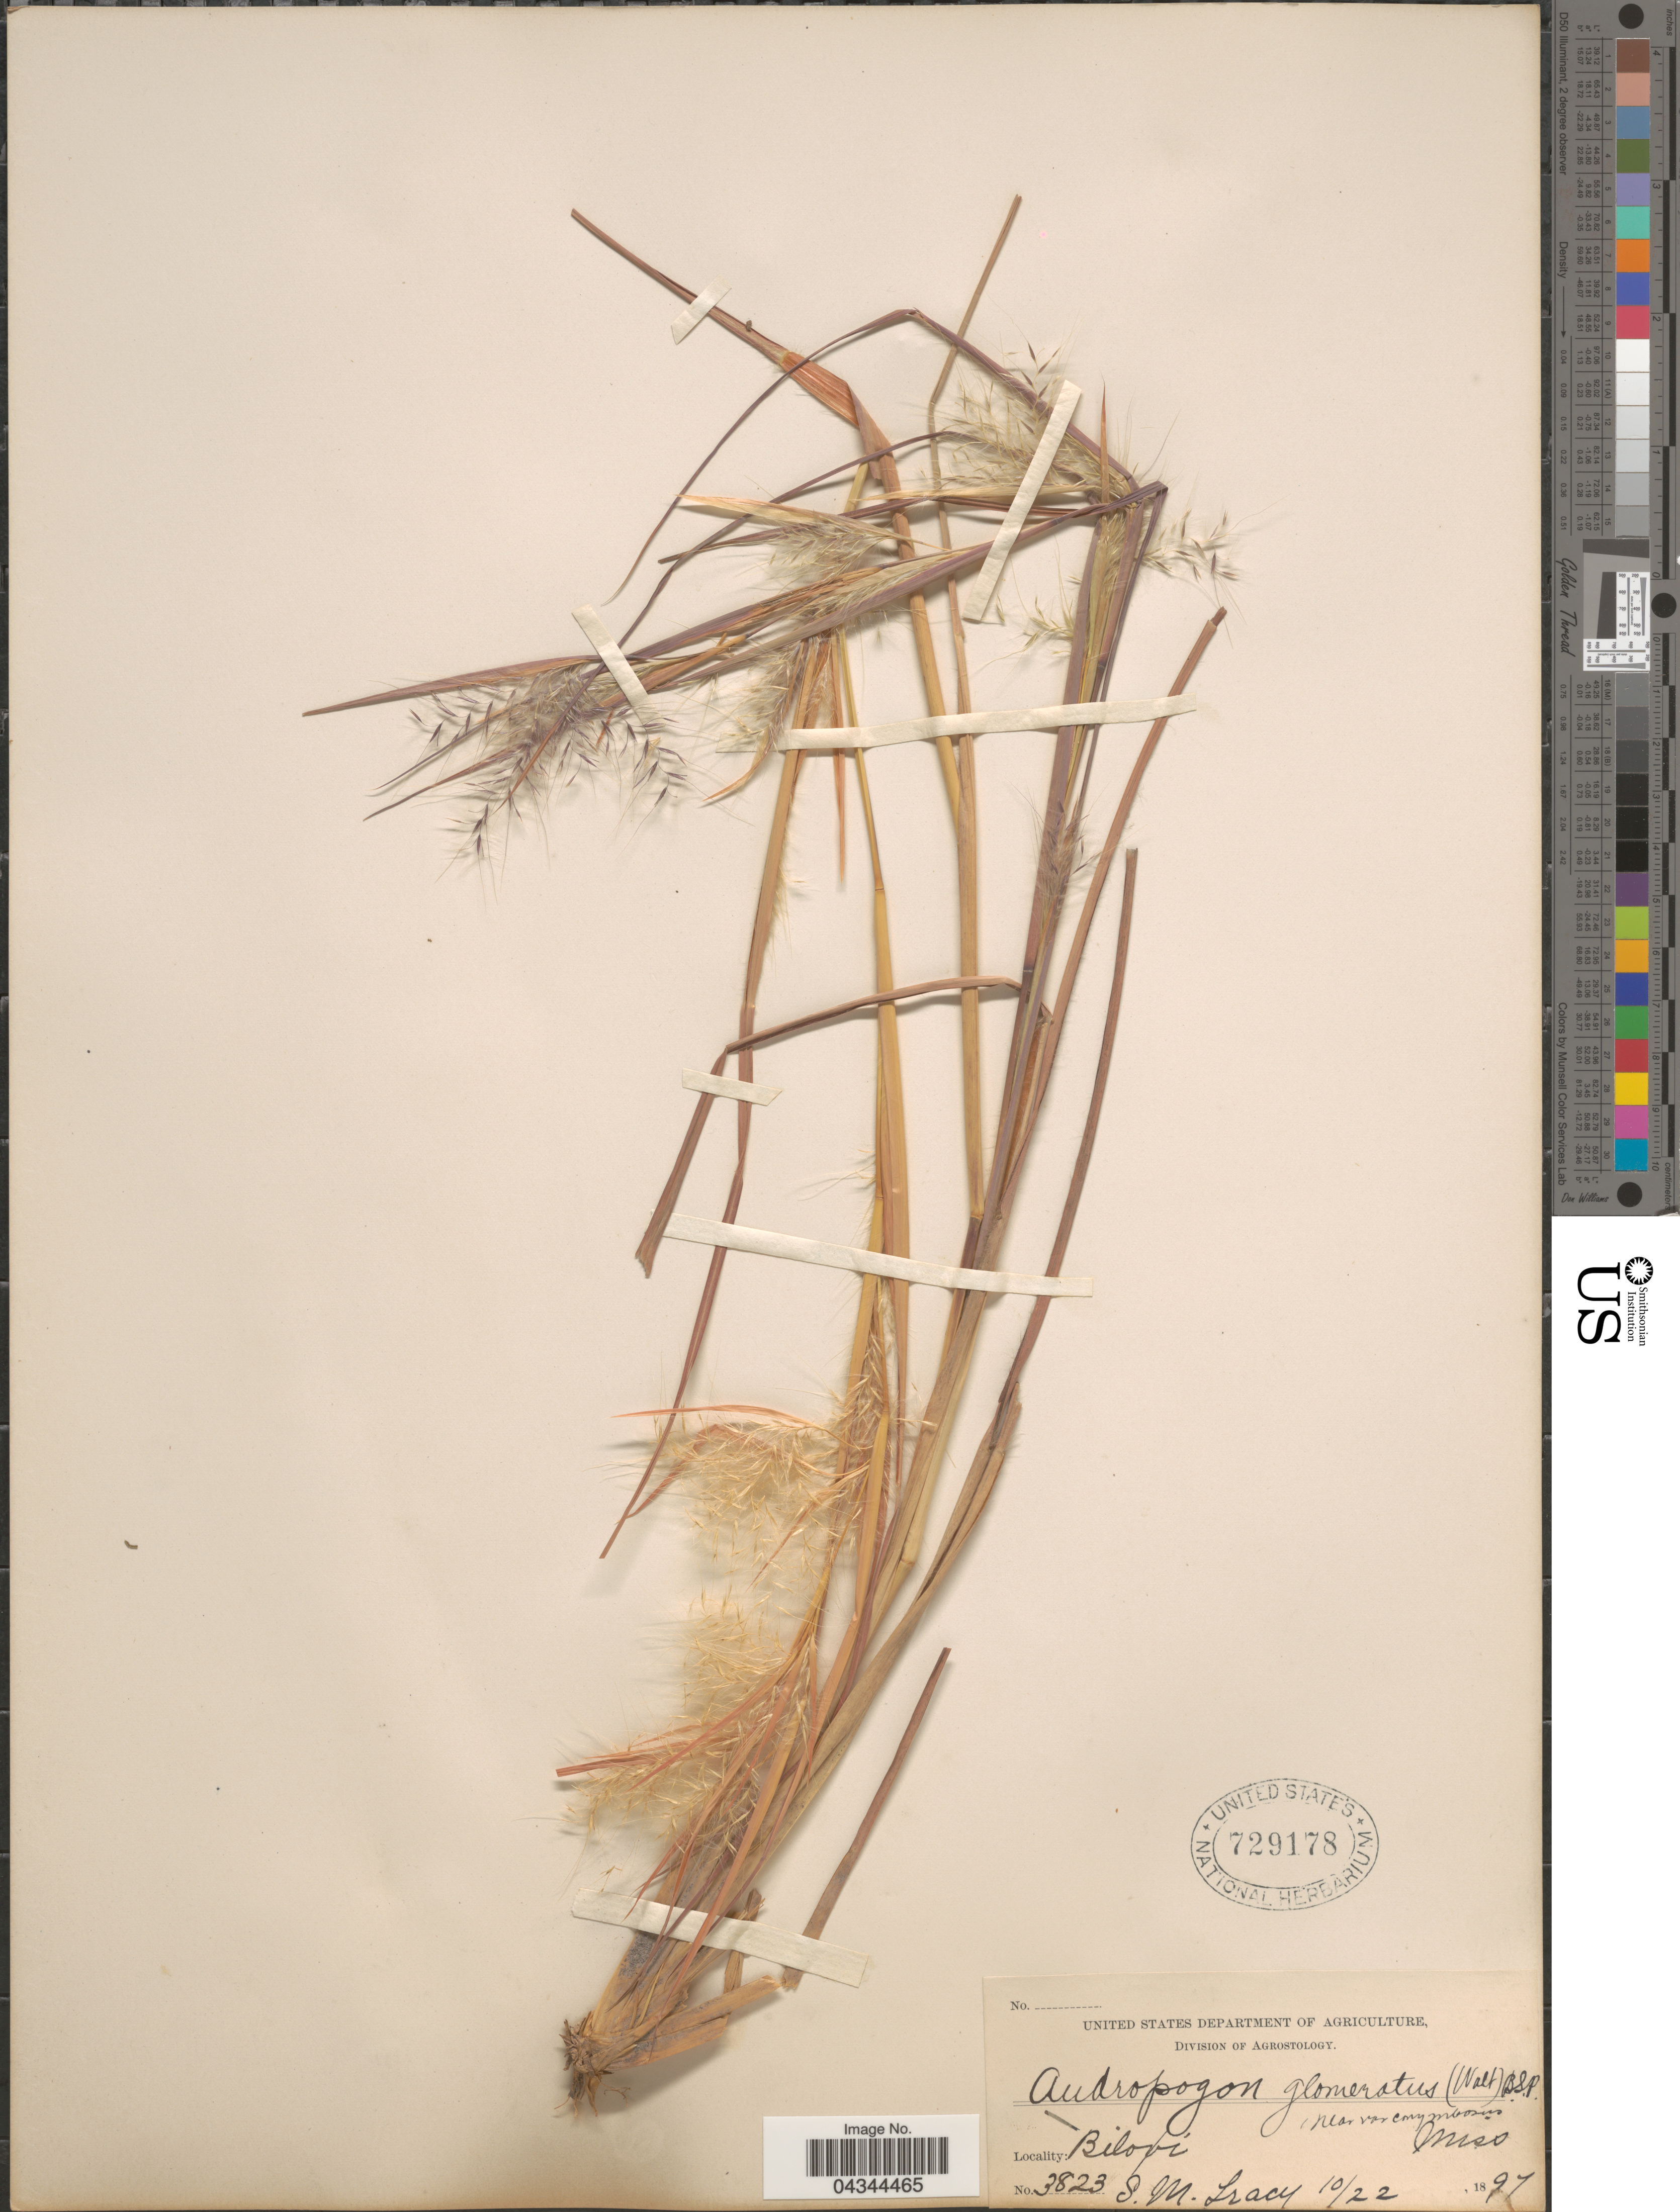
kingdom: Plantae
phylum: Tracheophyta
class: Liliopsida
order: Poales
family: Poaceae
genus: Andropogon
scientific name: Andropogon virginicus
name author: L.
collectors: S. M. Tracy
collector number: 3823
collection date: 1897-10-22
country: United States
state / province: Mississippi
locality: Biloxi.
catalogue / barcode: US 729178